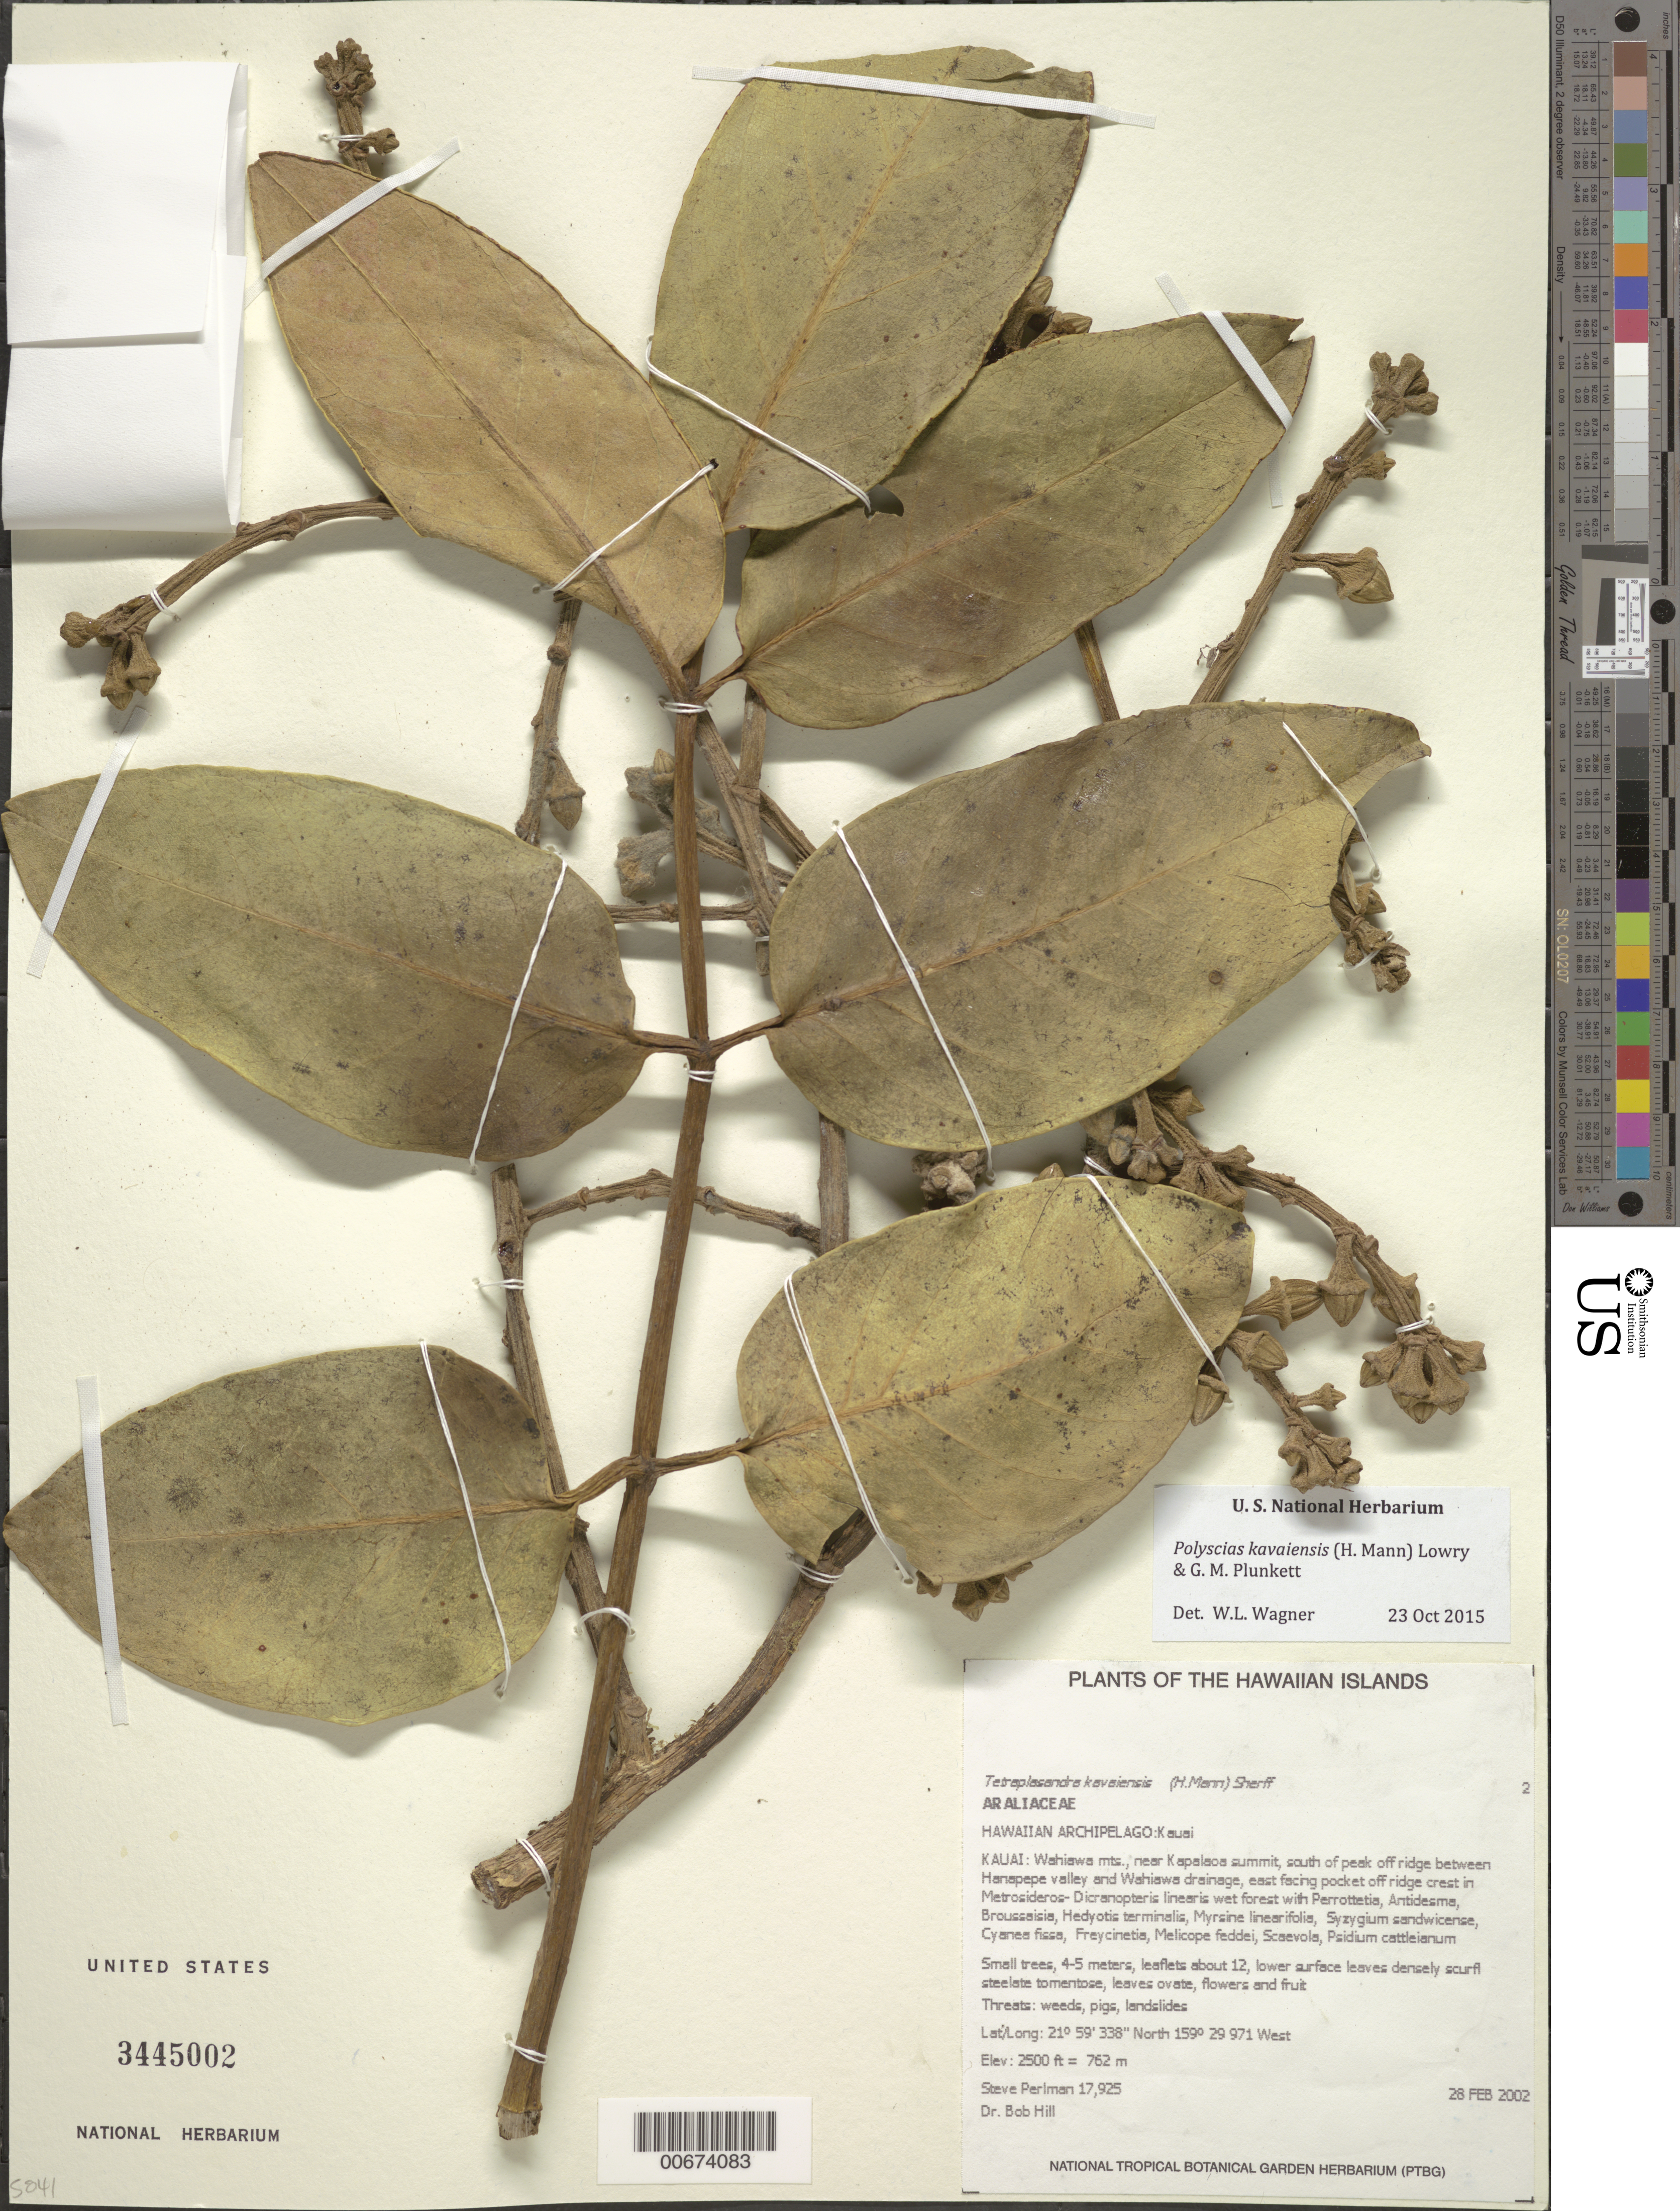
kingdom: Plantae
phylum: Tracheophyta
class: Magnoliopsida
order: Apiales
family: Araliaceae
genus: Polyscias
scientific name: Polyscias kavaiensis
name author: (H. Mann) Lowry & G. M. Plunkett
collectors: S. P. Perlman & B. Hill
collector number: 17925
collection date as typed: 28 Feb 2002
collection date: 2002-02-28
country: United States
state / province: Hawaii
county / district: Kauai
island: Kaua'i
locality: Wahiawa mts., near Kapalaoa summit, south of peak off ridge between Hanapepe valley and Wahiawa drainage, east facing pocket off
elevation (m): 762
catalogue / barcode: US 3445002